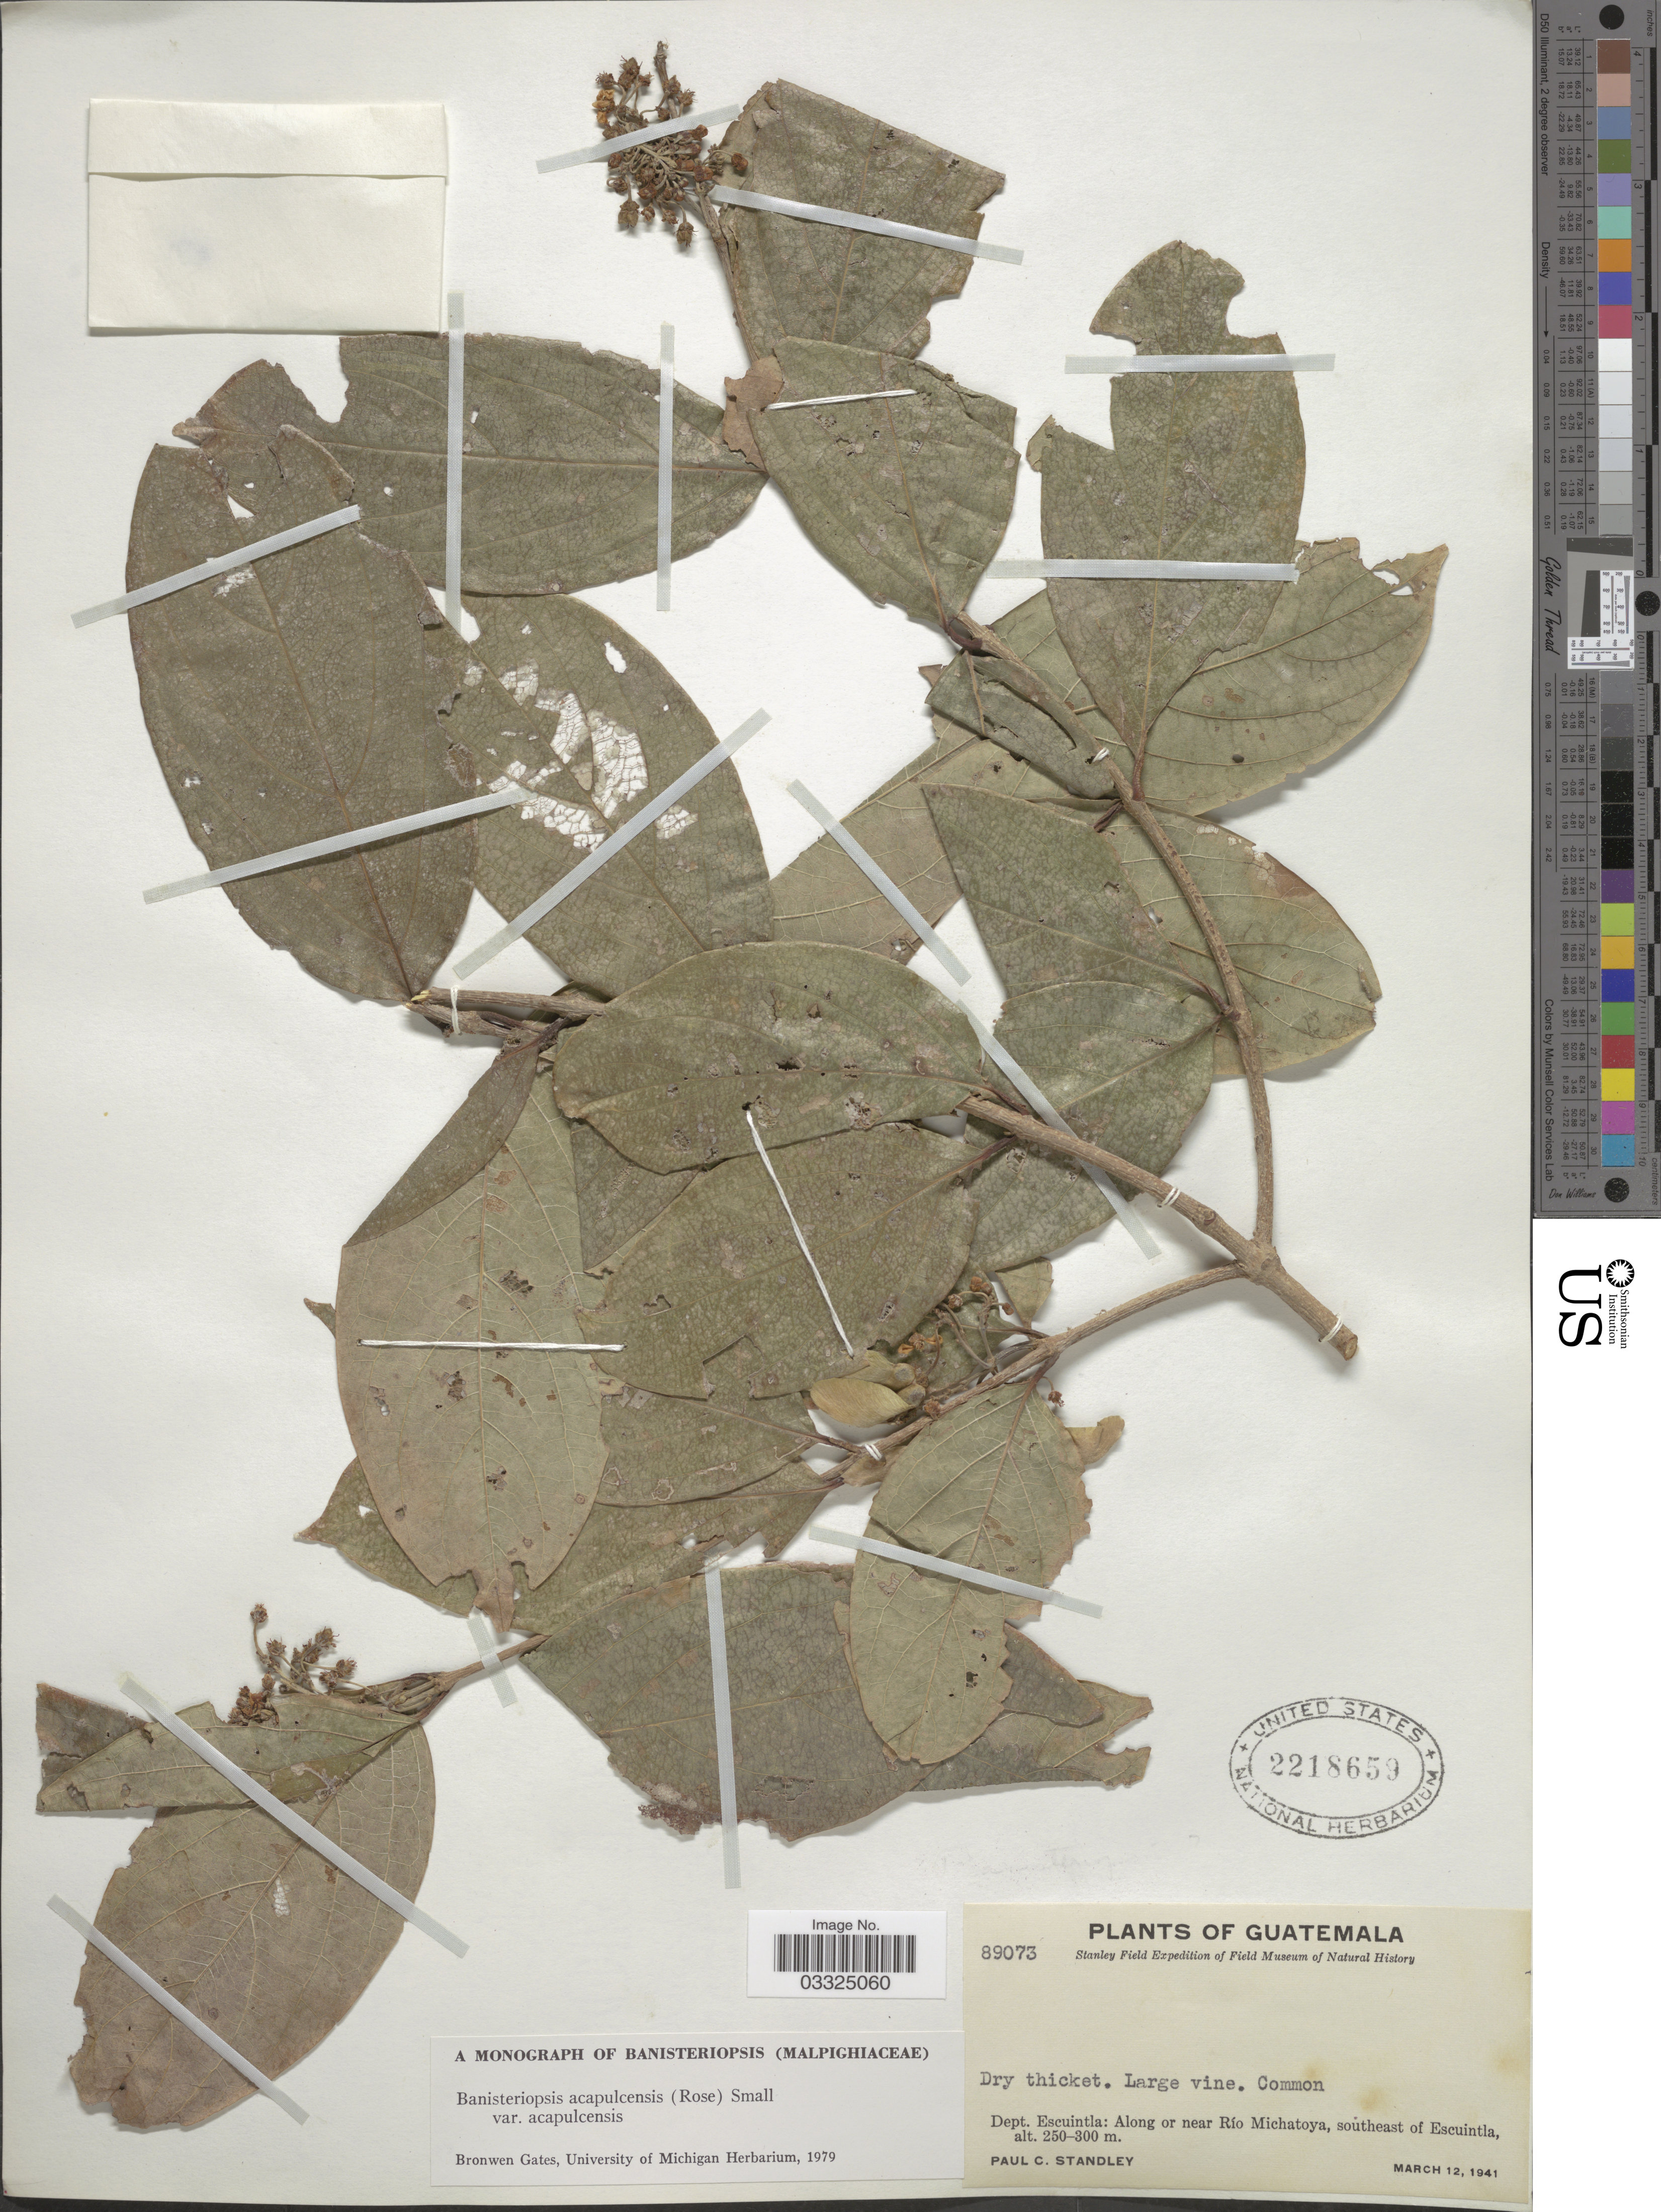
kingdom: Plantae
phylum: Tracheophyta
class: Magnoliopsida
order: Malpighiales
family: Malpighiaceae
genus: Bronwenia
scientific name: Bronwenia acapulcensis var. acapulcensis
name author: (Rose) W.R. Anderson & C. Davis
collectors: P. C. Standley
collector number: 89073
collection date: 1941-03-12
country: Guatemala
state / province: Escuintla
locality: Dept. Escuintla: Along or near Río Michatoya, southeast of Escuintla.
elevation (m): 250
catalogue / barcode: US 2218659